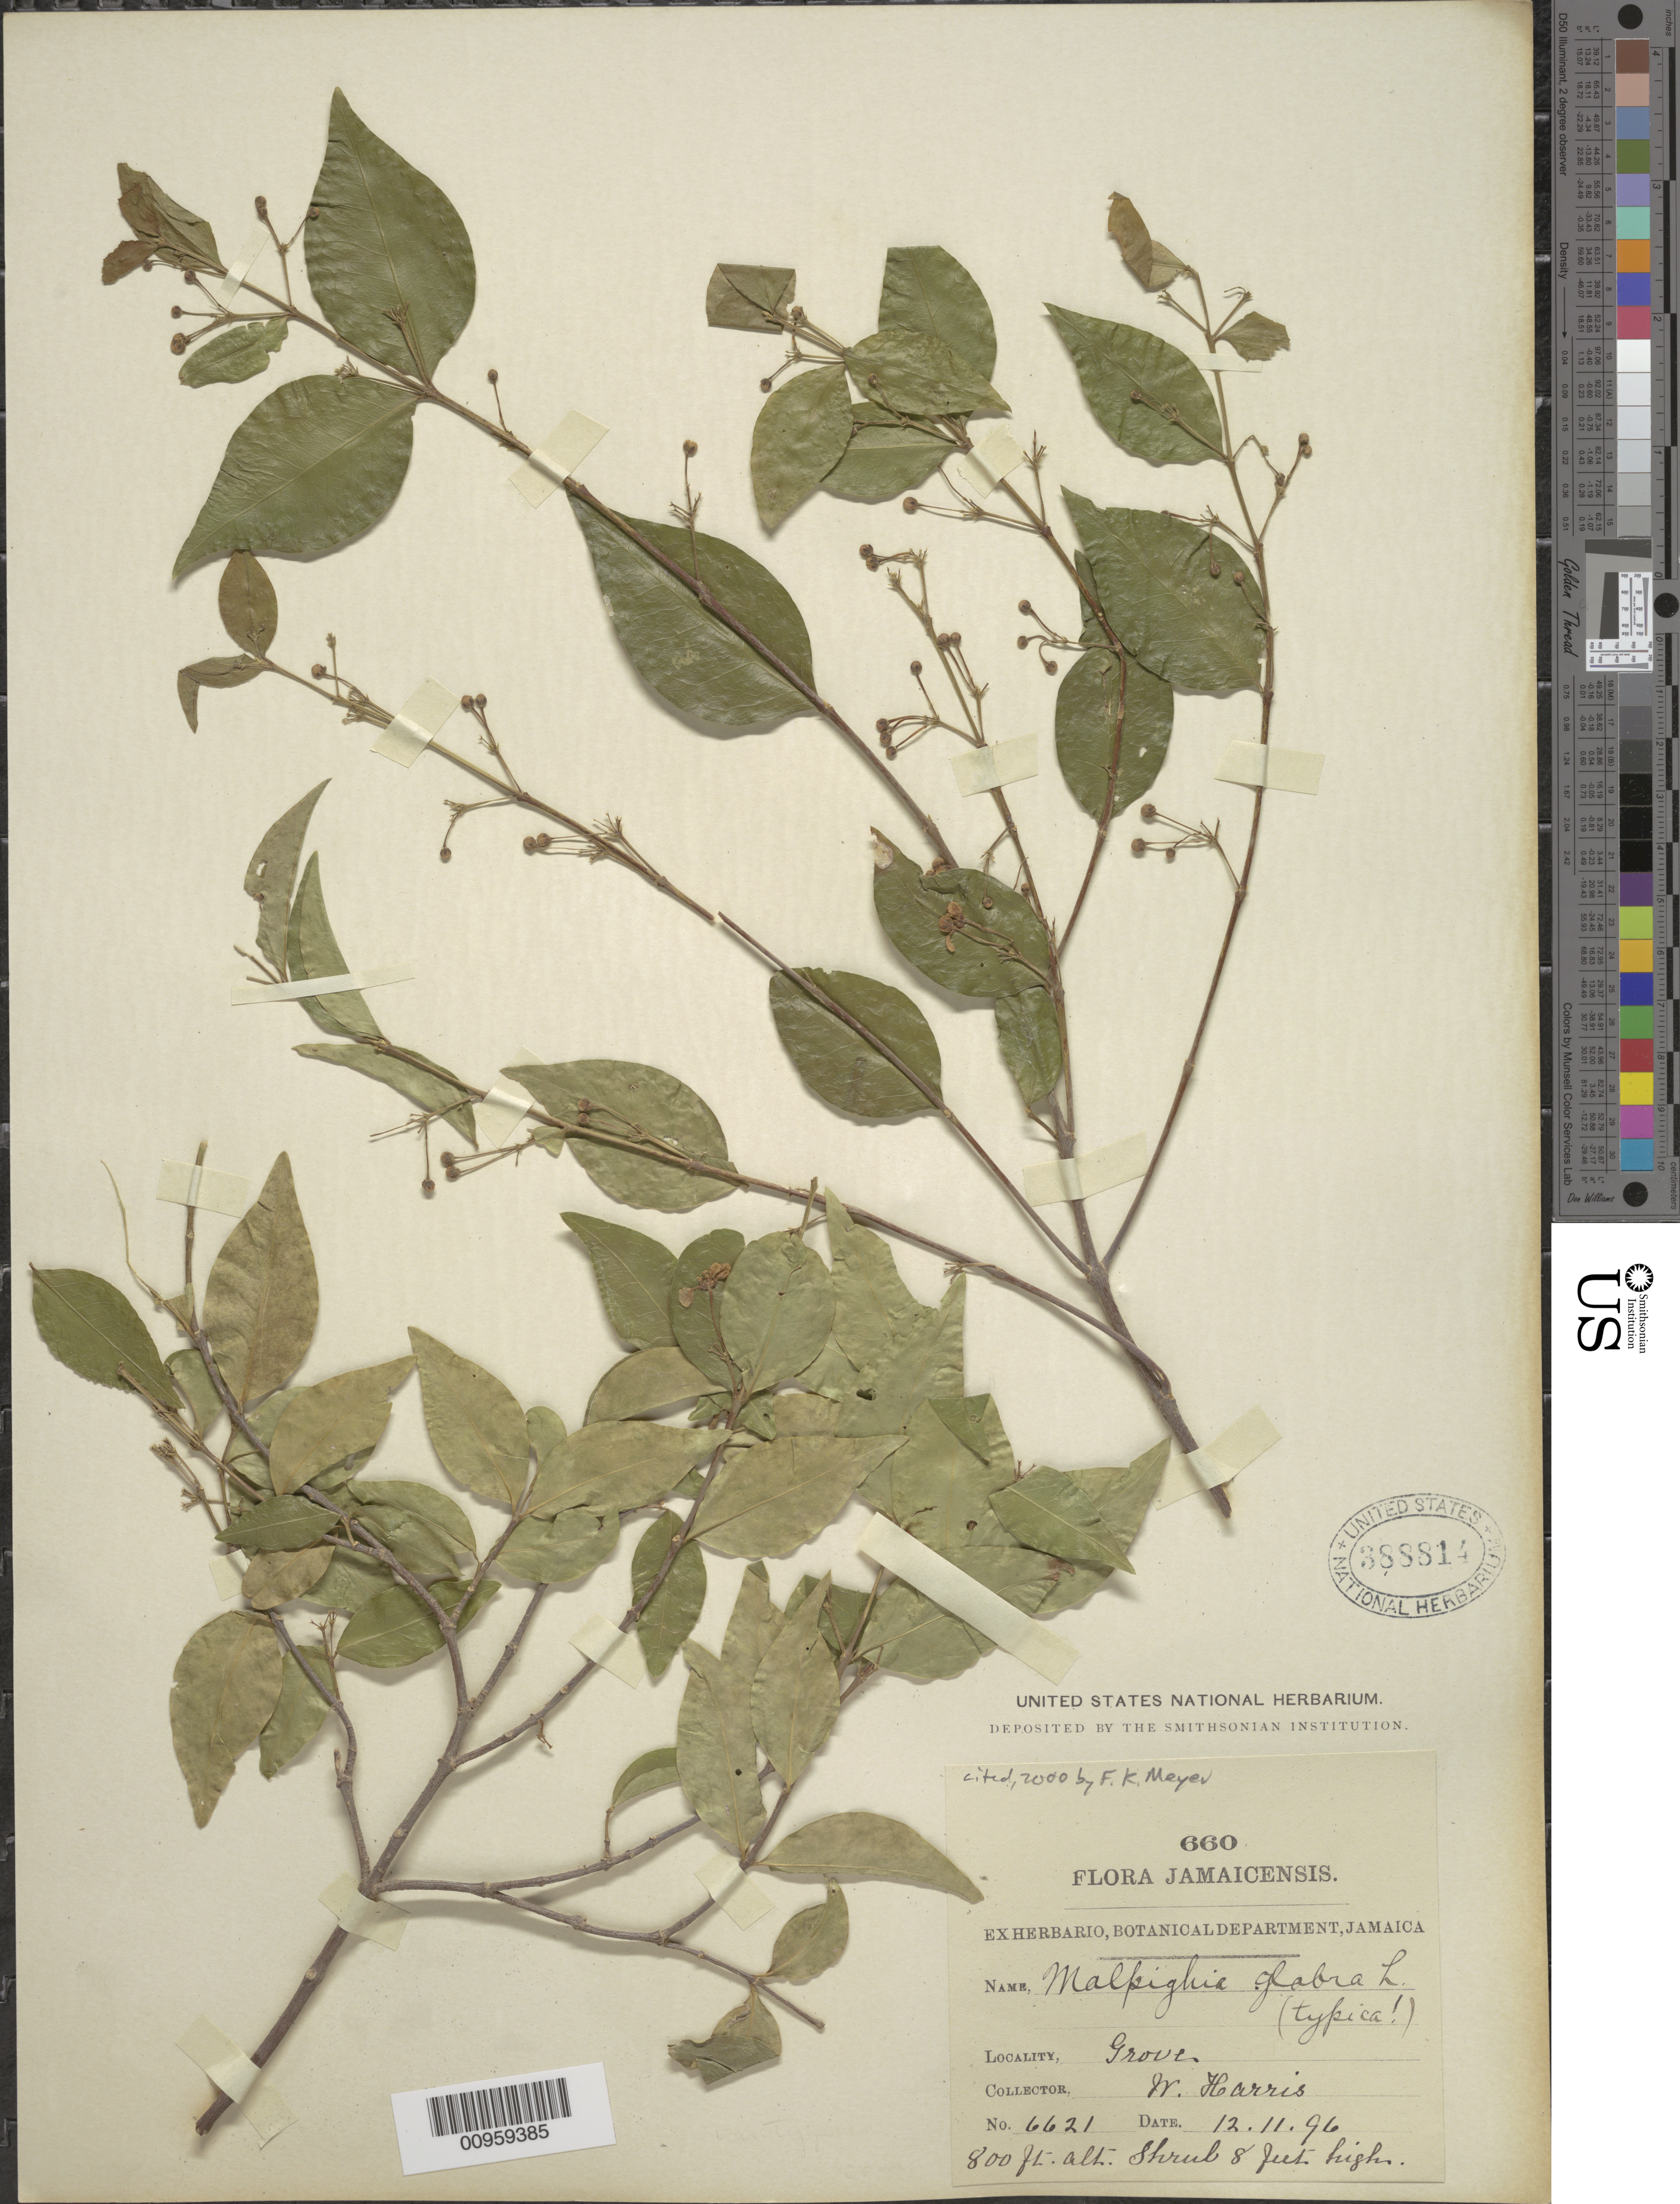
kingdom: Plantae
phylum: Tracheophyta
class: Magnoliopsida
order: Malpighiales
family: Malpighiaceae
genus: Malpighia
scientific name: Malpighia glabra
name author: L.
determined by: Meyer, F. K.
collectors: W. H. Harris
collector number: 6621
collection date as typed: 12 Nov 1896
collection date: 1896-11-12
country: Jamaica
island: Jamaica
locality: Grove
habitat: Shrub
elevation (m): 244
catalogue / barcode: US 388814